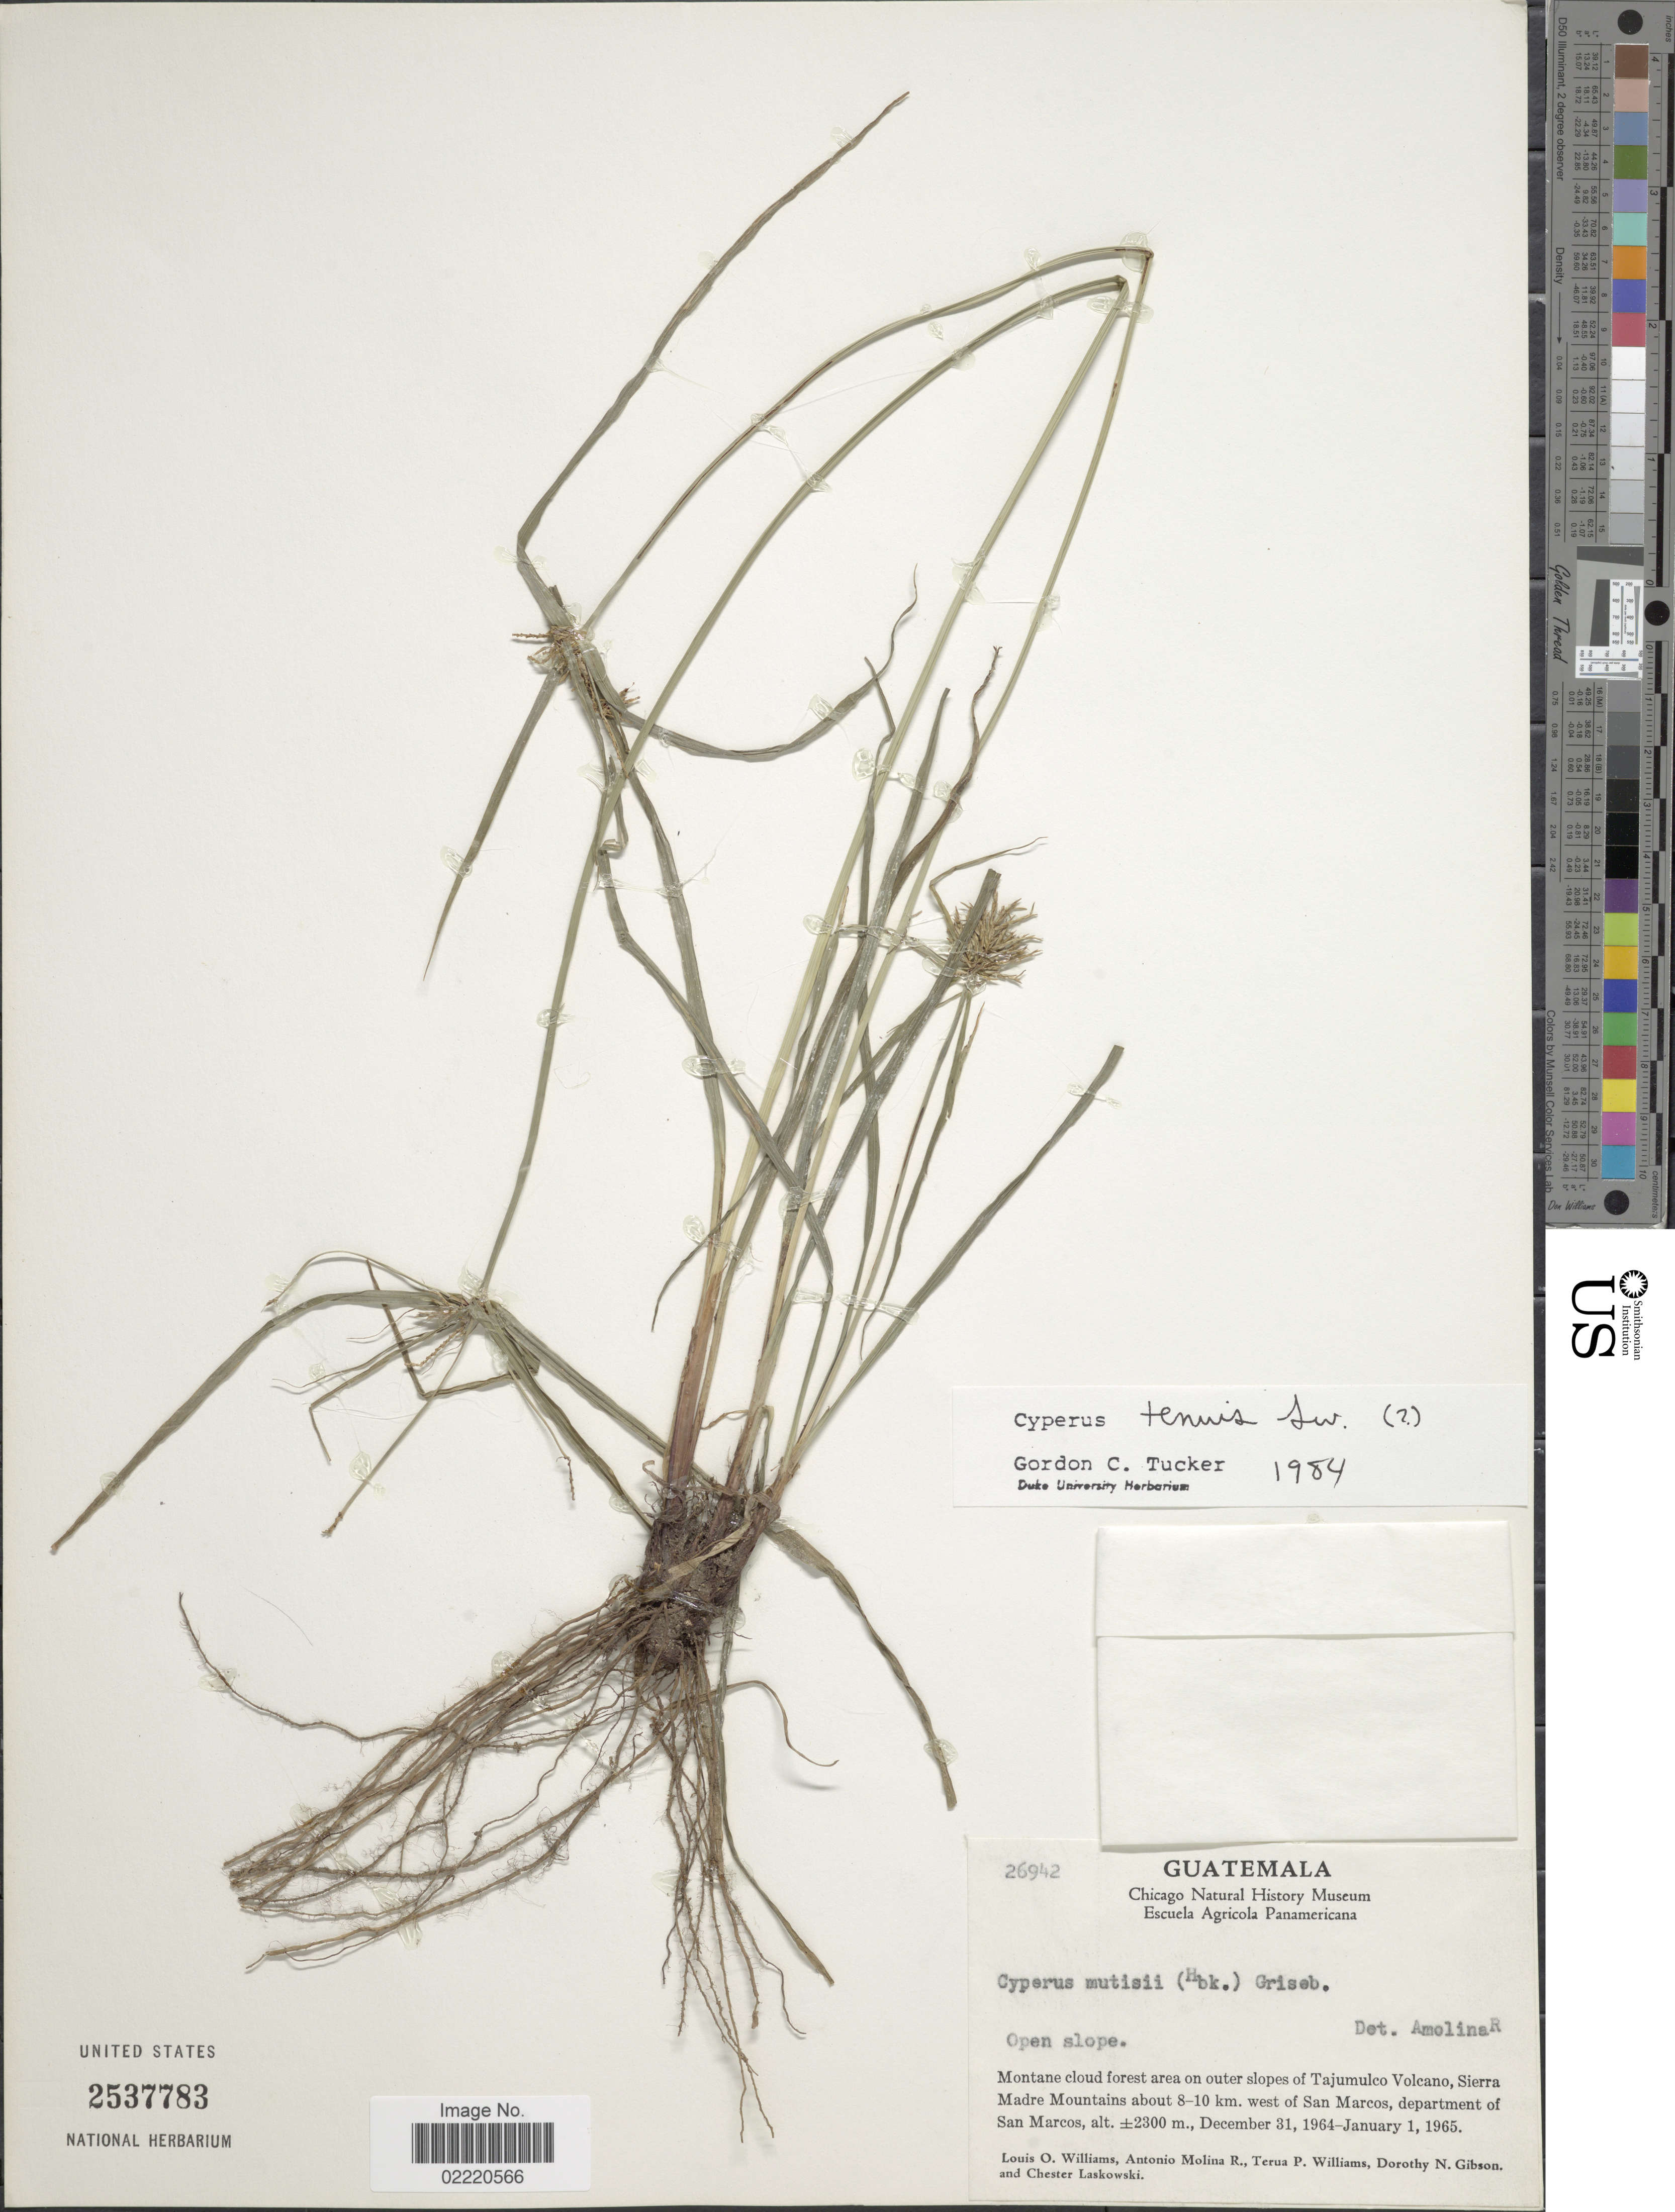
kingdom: Plantae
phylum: Tracheophyta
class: Liliopsida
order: Poales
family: Cyperaceae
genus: Cyperus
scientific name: Cyperus tenuis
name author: Sw.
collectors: L. O. Williams, A. Molina R., T. Williams, D. N. Gibson & C. Laskowski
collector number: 26942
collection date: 1964-12-31/1965-01-01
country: Guatemala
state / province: San Marcos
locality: Open slope, Montane cloud forest area on outer slopes of Tajumulco Volcano, Sierra Madre Mountains about 8-10 km. west of San Marcos.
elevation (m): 2300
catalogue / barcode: US 2537783